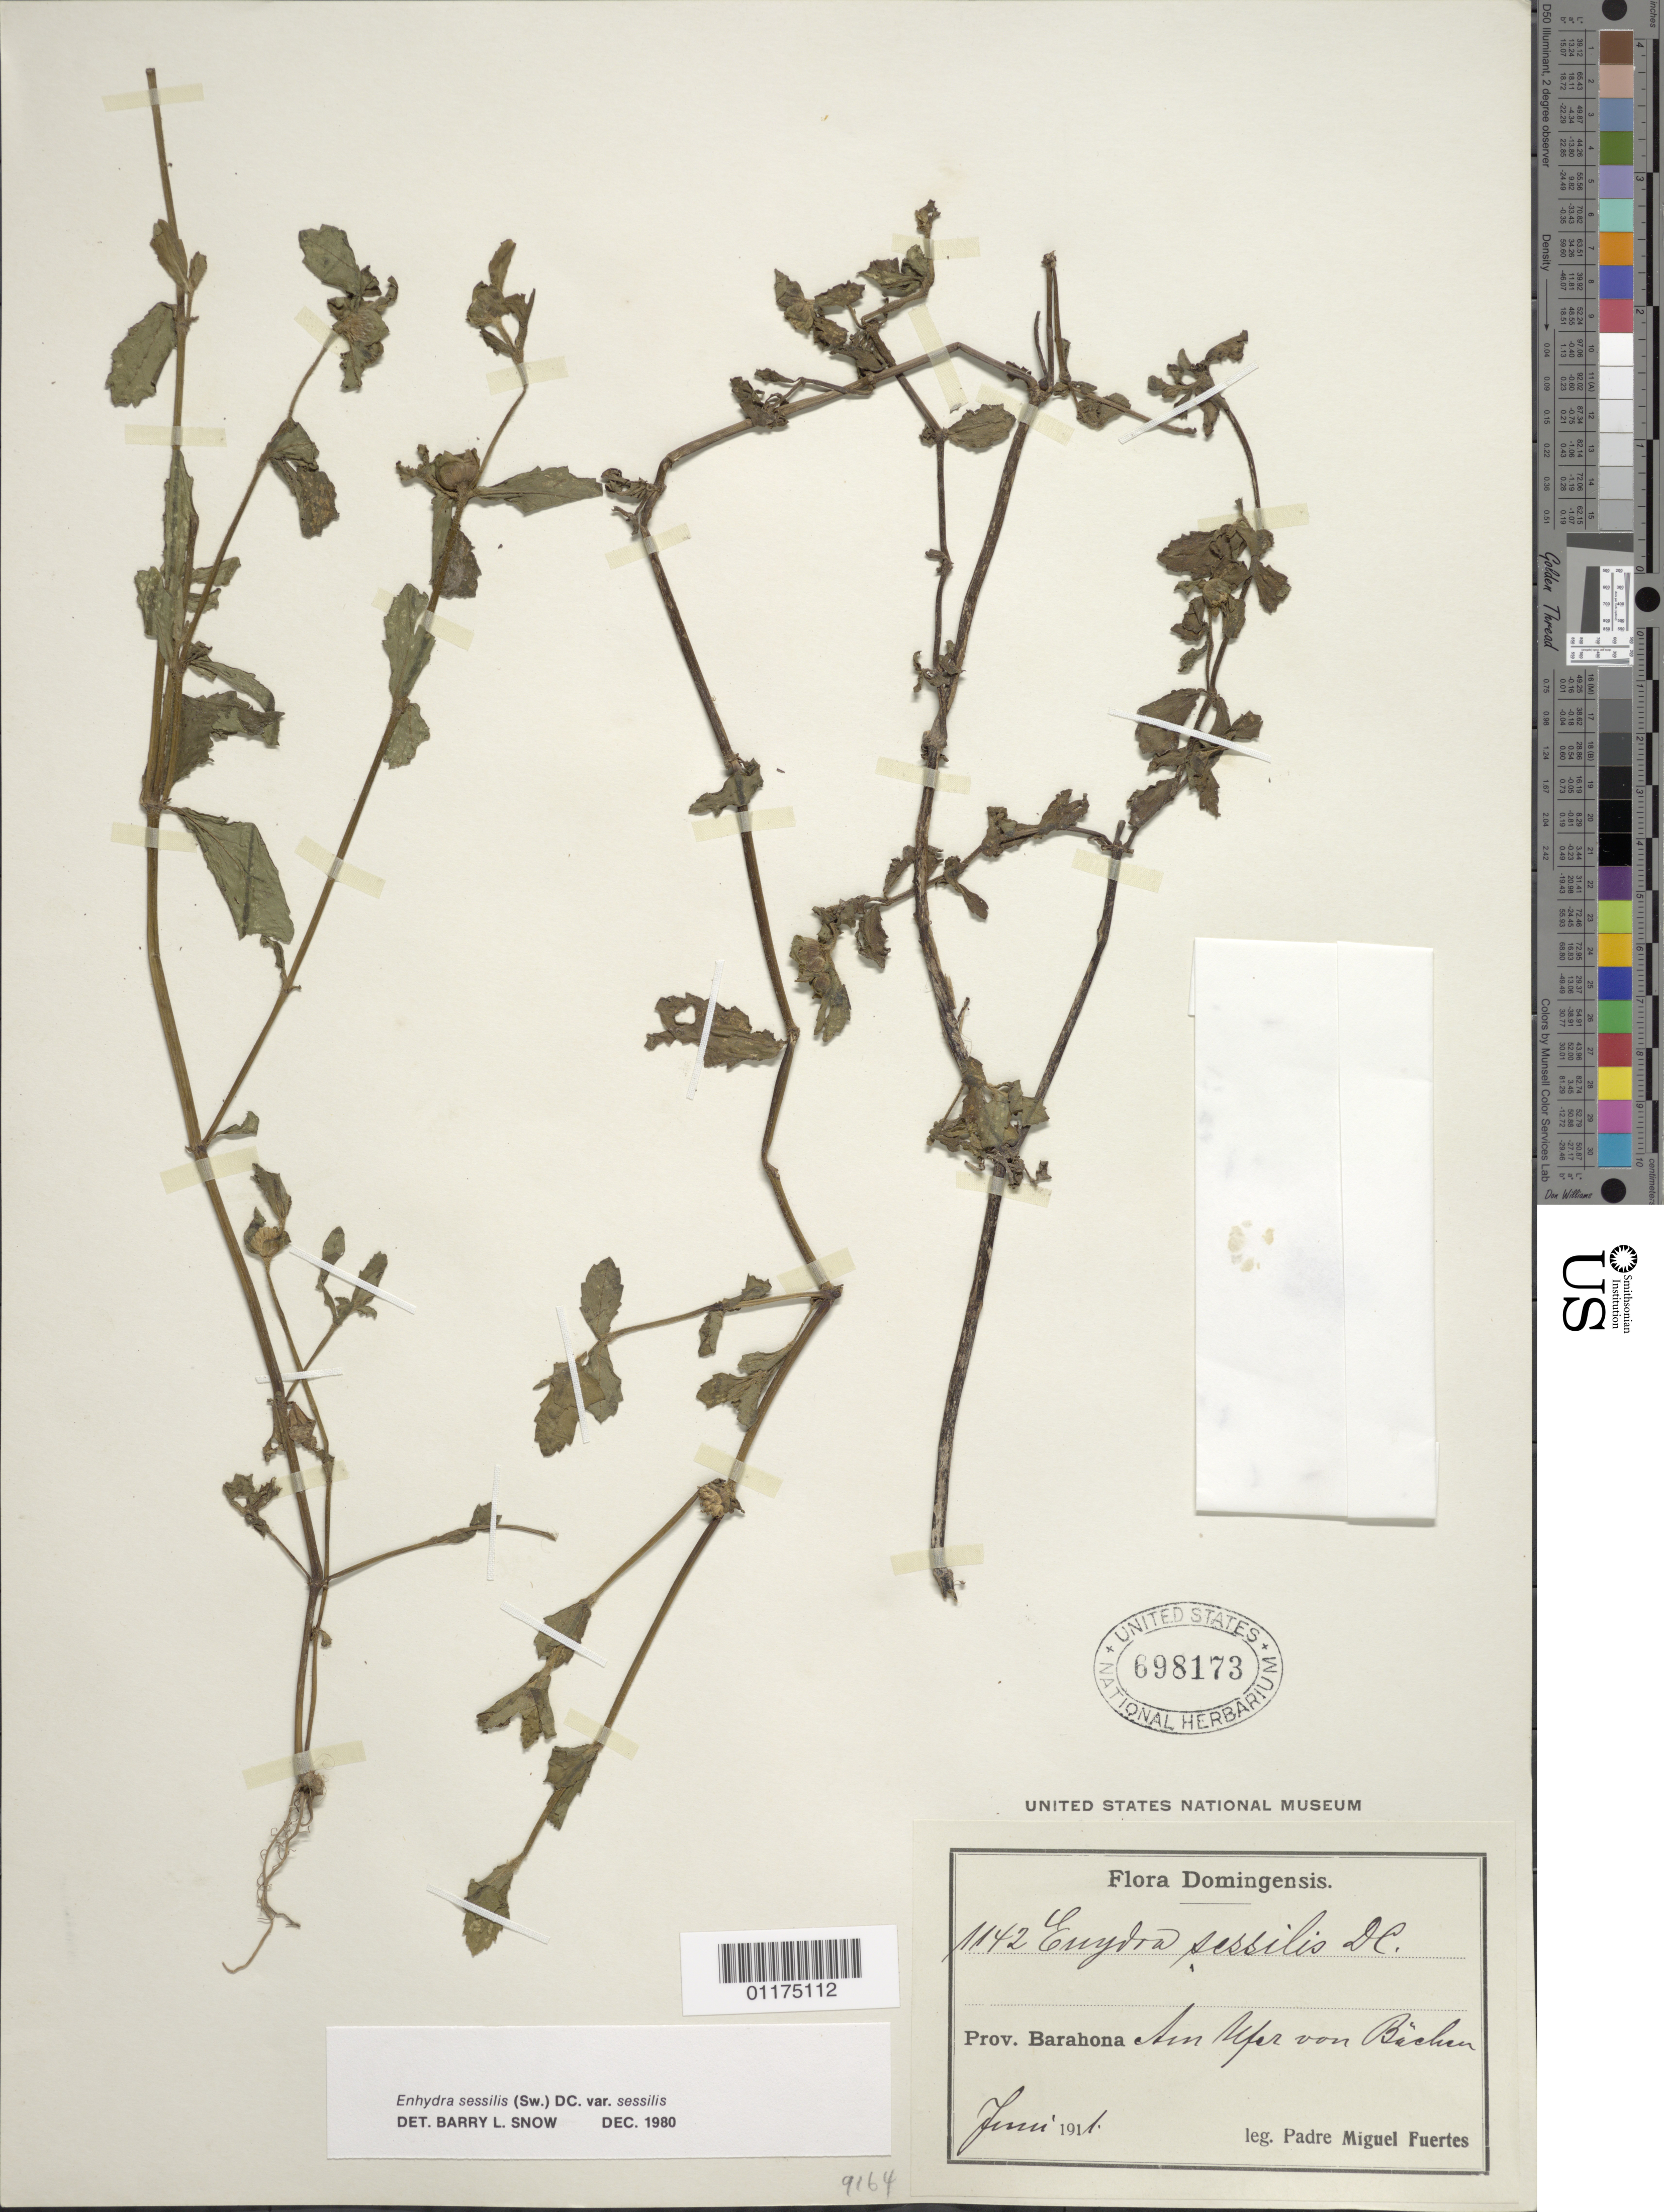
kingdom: Plantae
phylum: Tracheophyta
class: Magnoliopsida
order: Asterales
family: Asteraceae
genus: Enhydra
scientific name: Enhydra sessilis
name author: (Sw.) DC.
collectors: P. Fuertes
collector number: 1142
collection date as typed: Jan 1911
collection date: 1911-01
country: Dominican Republic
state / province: Barahona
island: Hispaniola I.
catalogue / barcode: US 698173